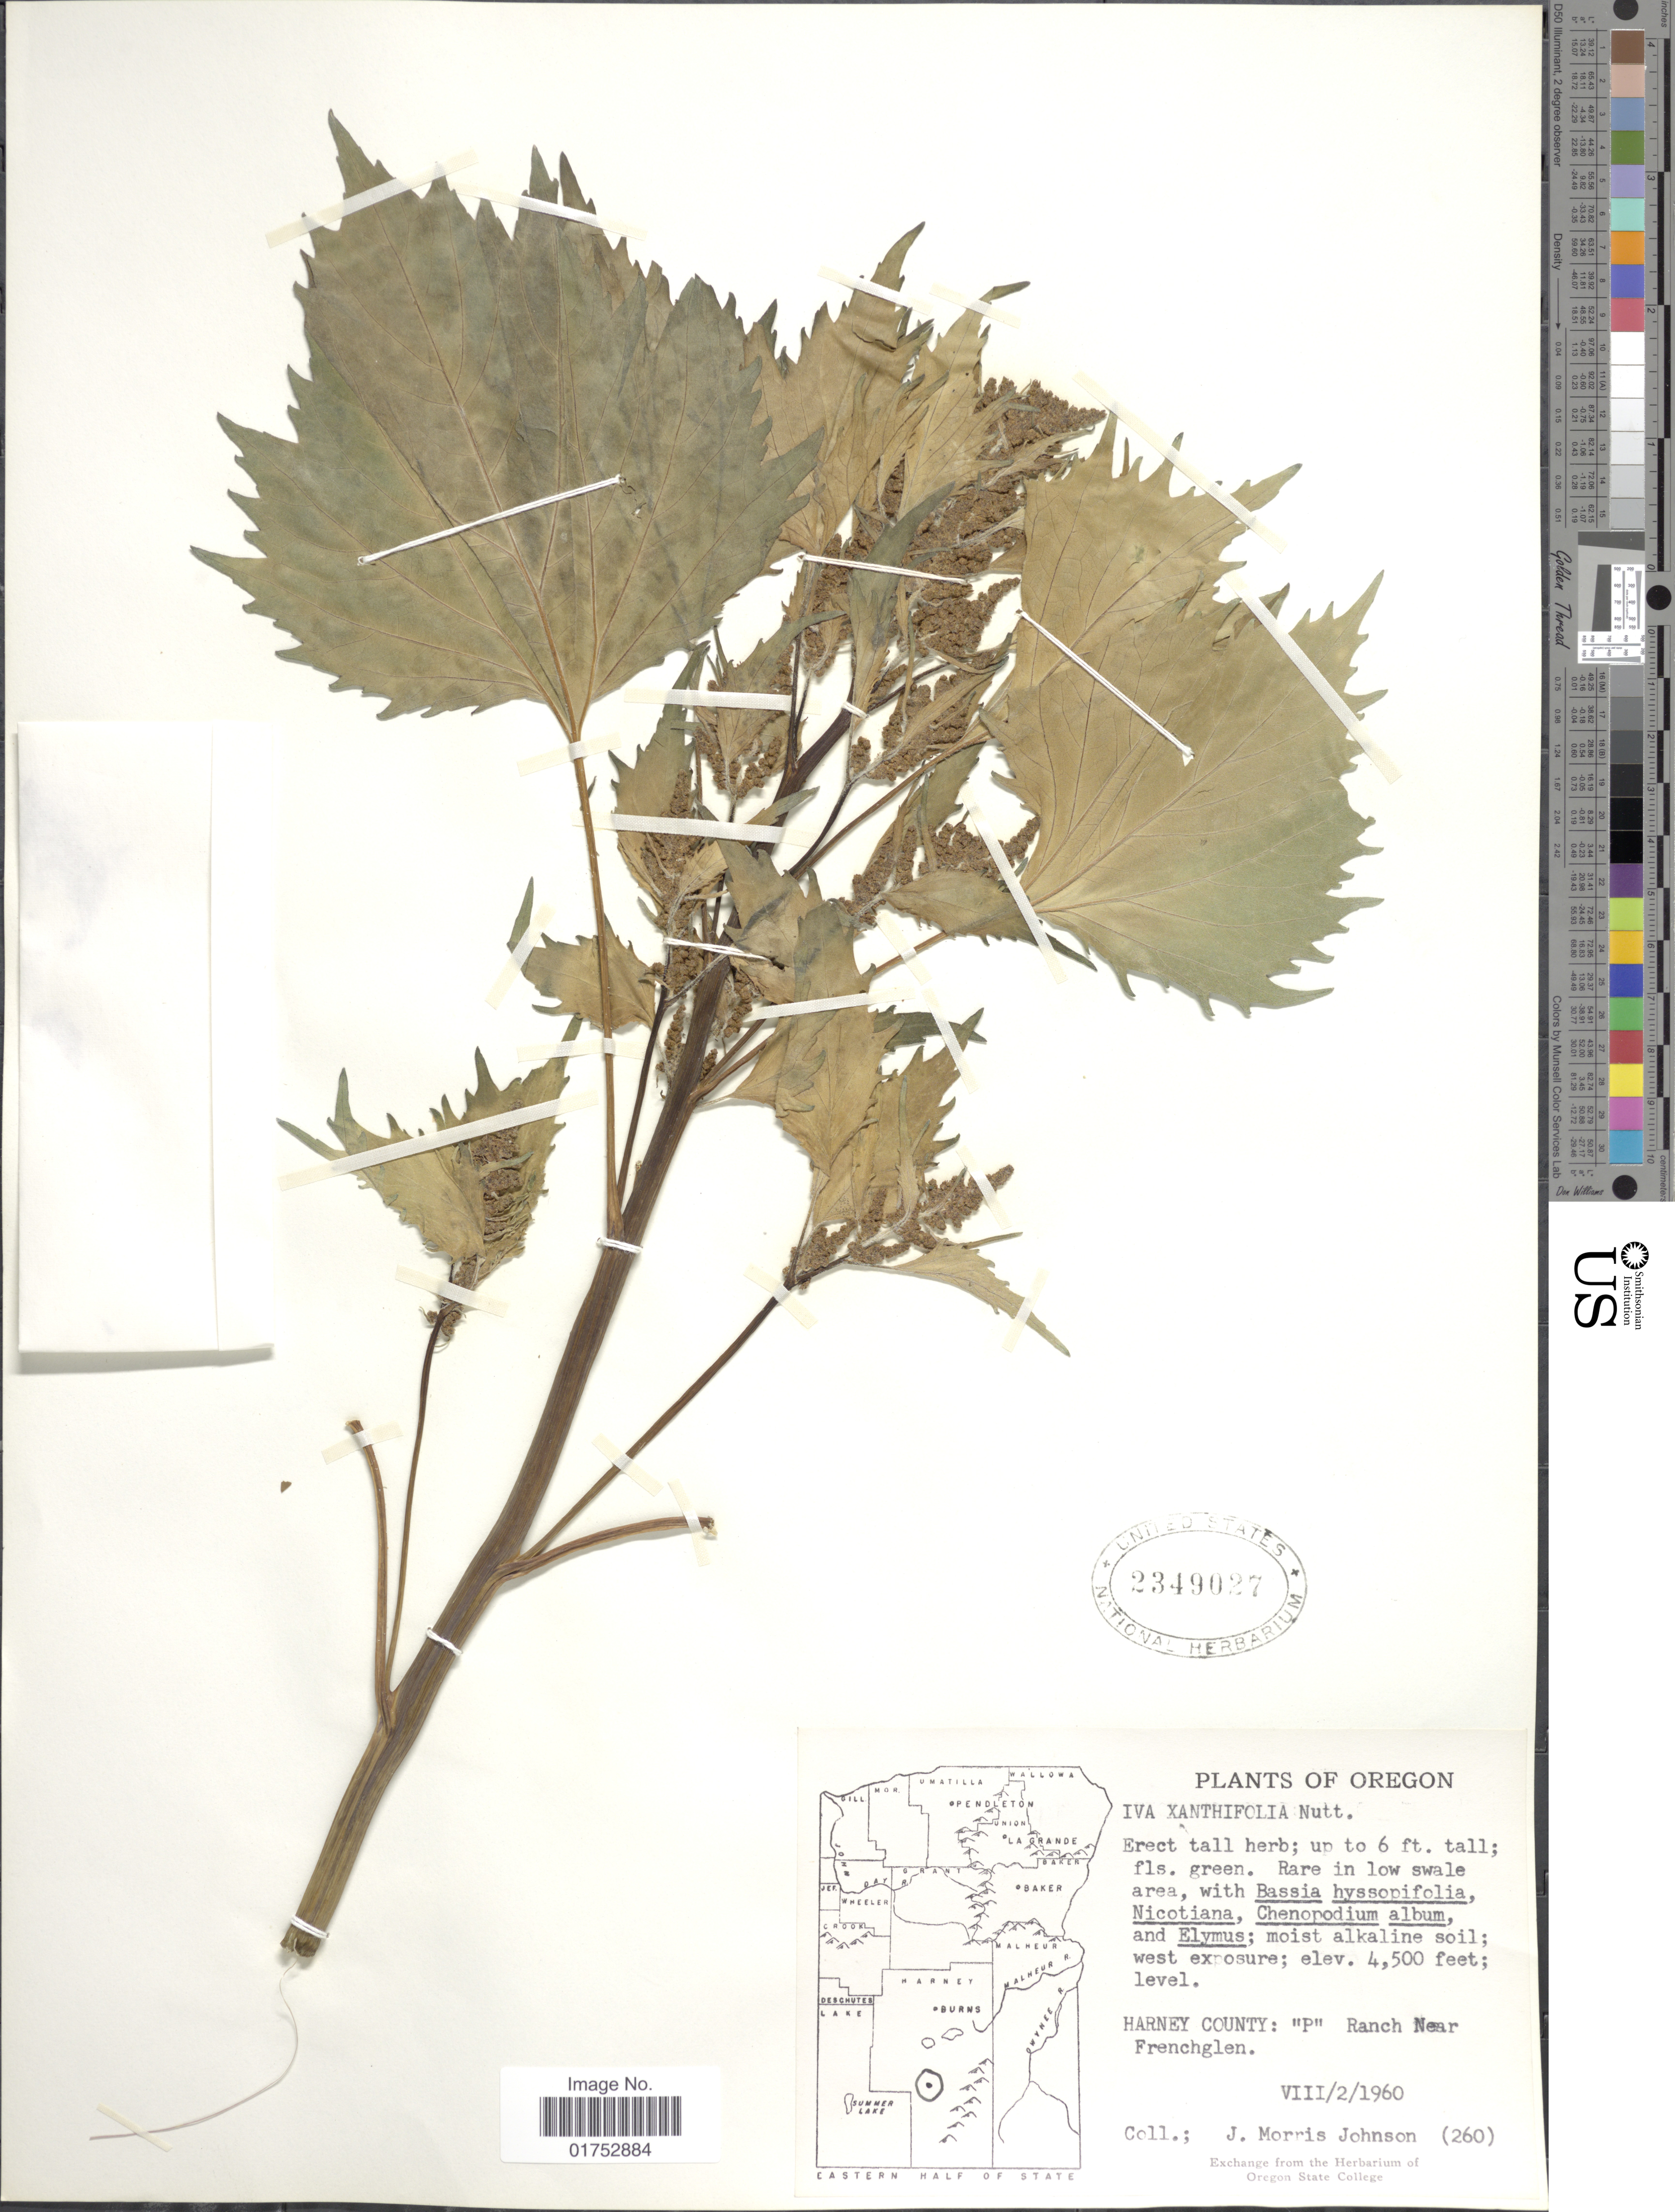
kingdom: Plantae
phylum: Tracheophyta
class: Magnoliopsida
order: Asterales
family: Asteraceae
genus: Iva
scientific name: Iva xanthifolia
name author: Nutt.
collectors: J. M. Johnson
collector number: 260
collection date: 1960-08-02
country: United States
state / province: Oregon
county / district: Harney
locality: Harney County, P Ranch near Frenchglen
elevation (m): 1372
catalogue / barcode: US 2349027